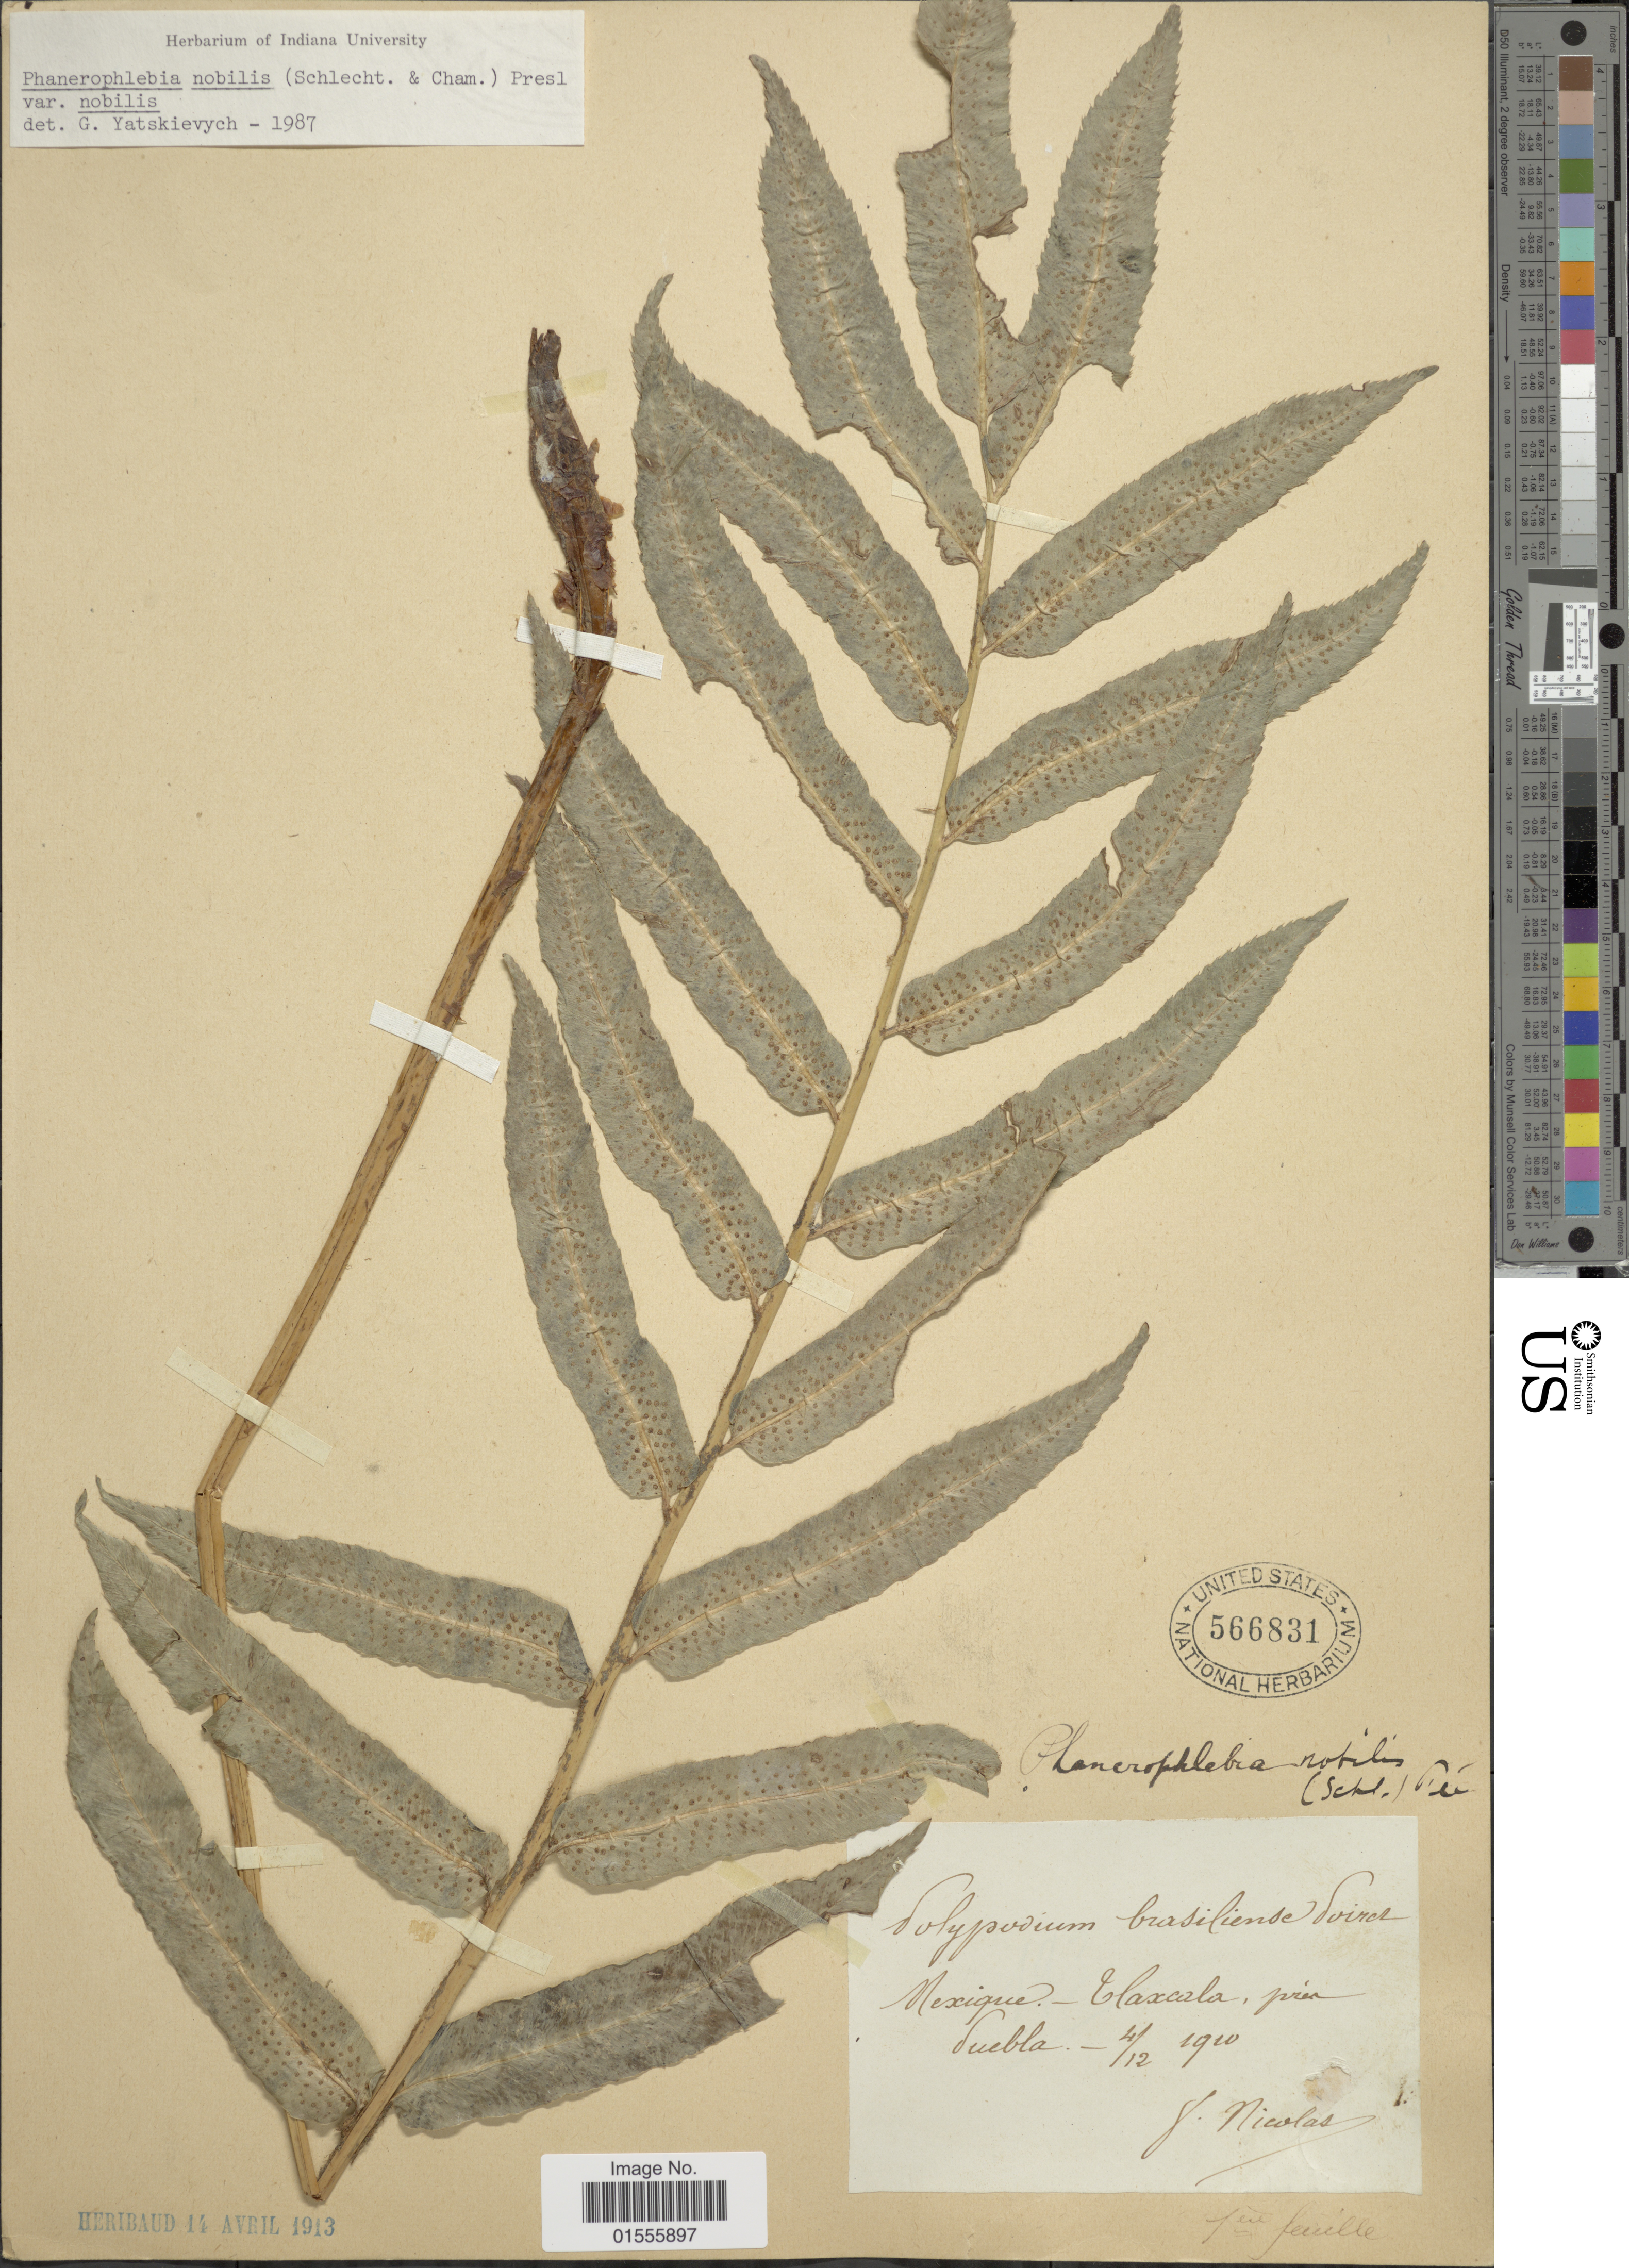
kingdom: Plantae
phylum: Tracheophyta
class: Polypodiopsida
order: Polypodiales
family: Dryopteridaceae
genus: Phanerophlebia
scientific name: Phanerophlebia nobilis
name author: (Schltdl. & Cham.) C. Presl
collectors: -. Nicolas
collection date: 1910-12-04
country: Mexico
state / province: Puebla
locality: Tlaxcala, pres Puebla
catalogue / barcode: US 566831